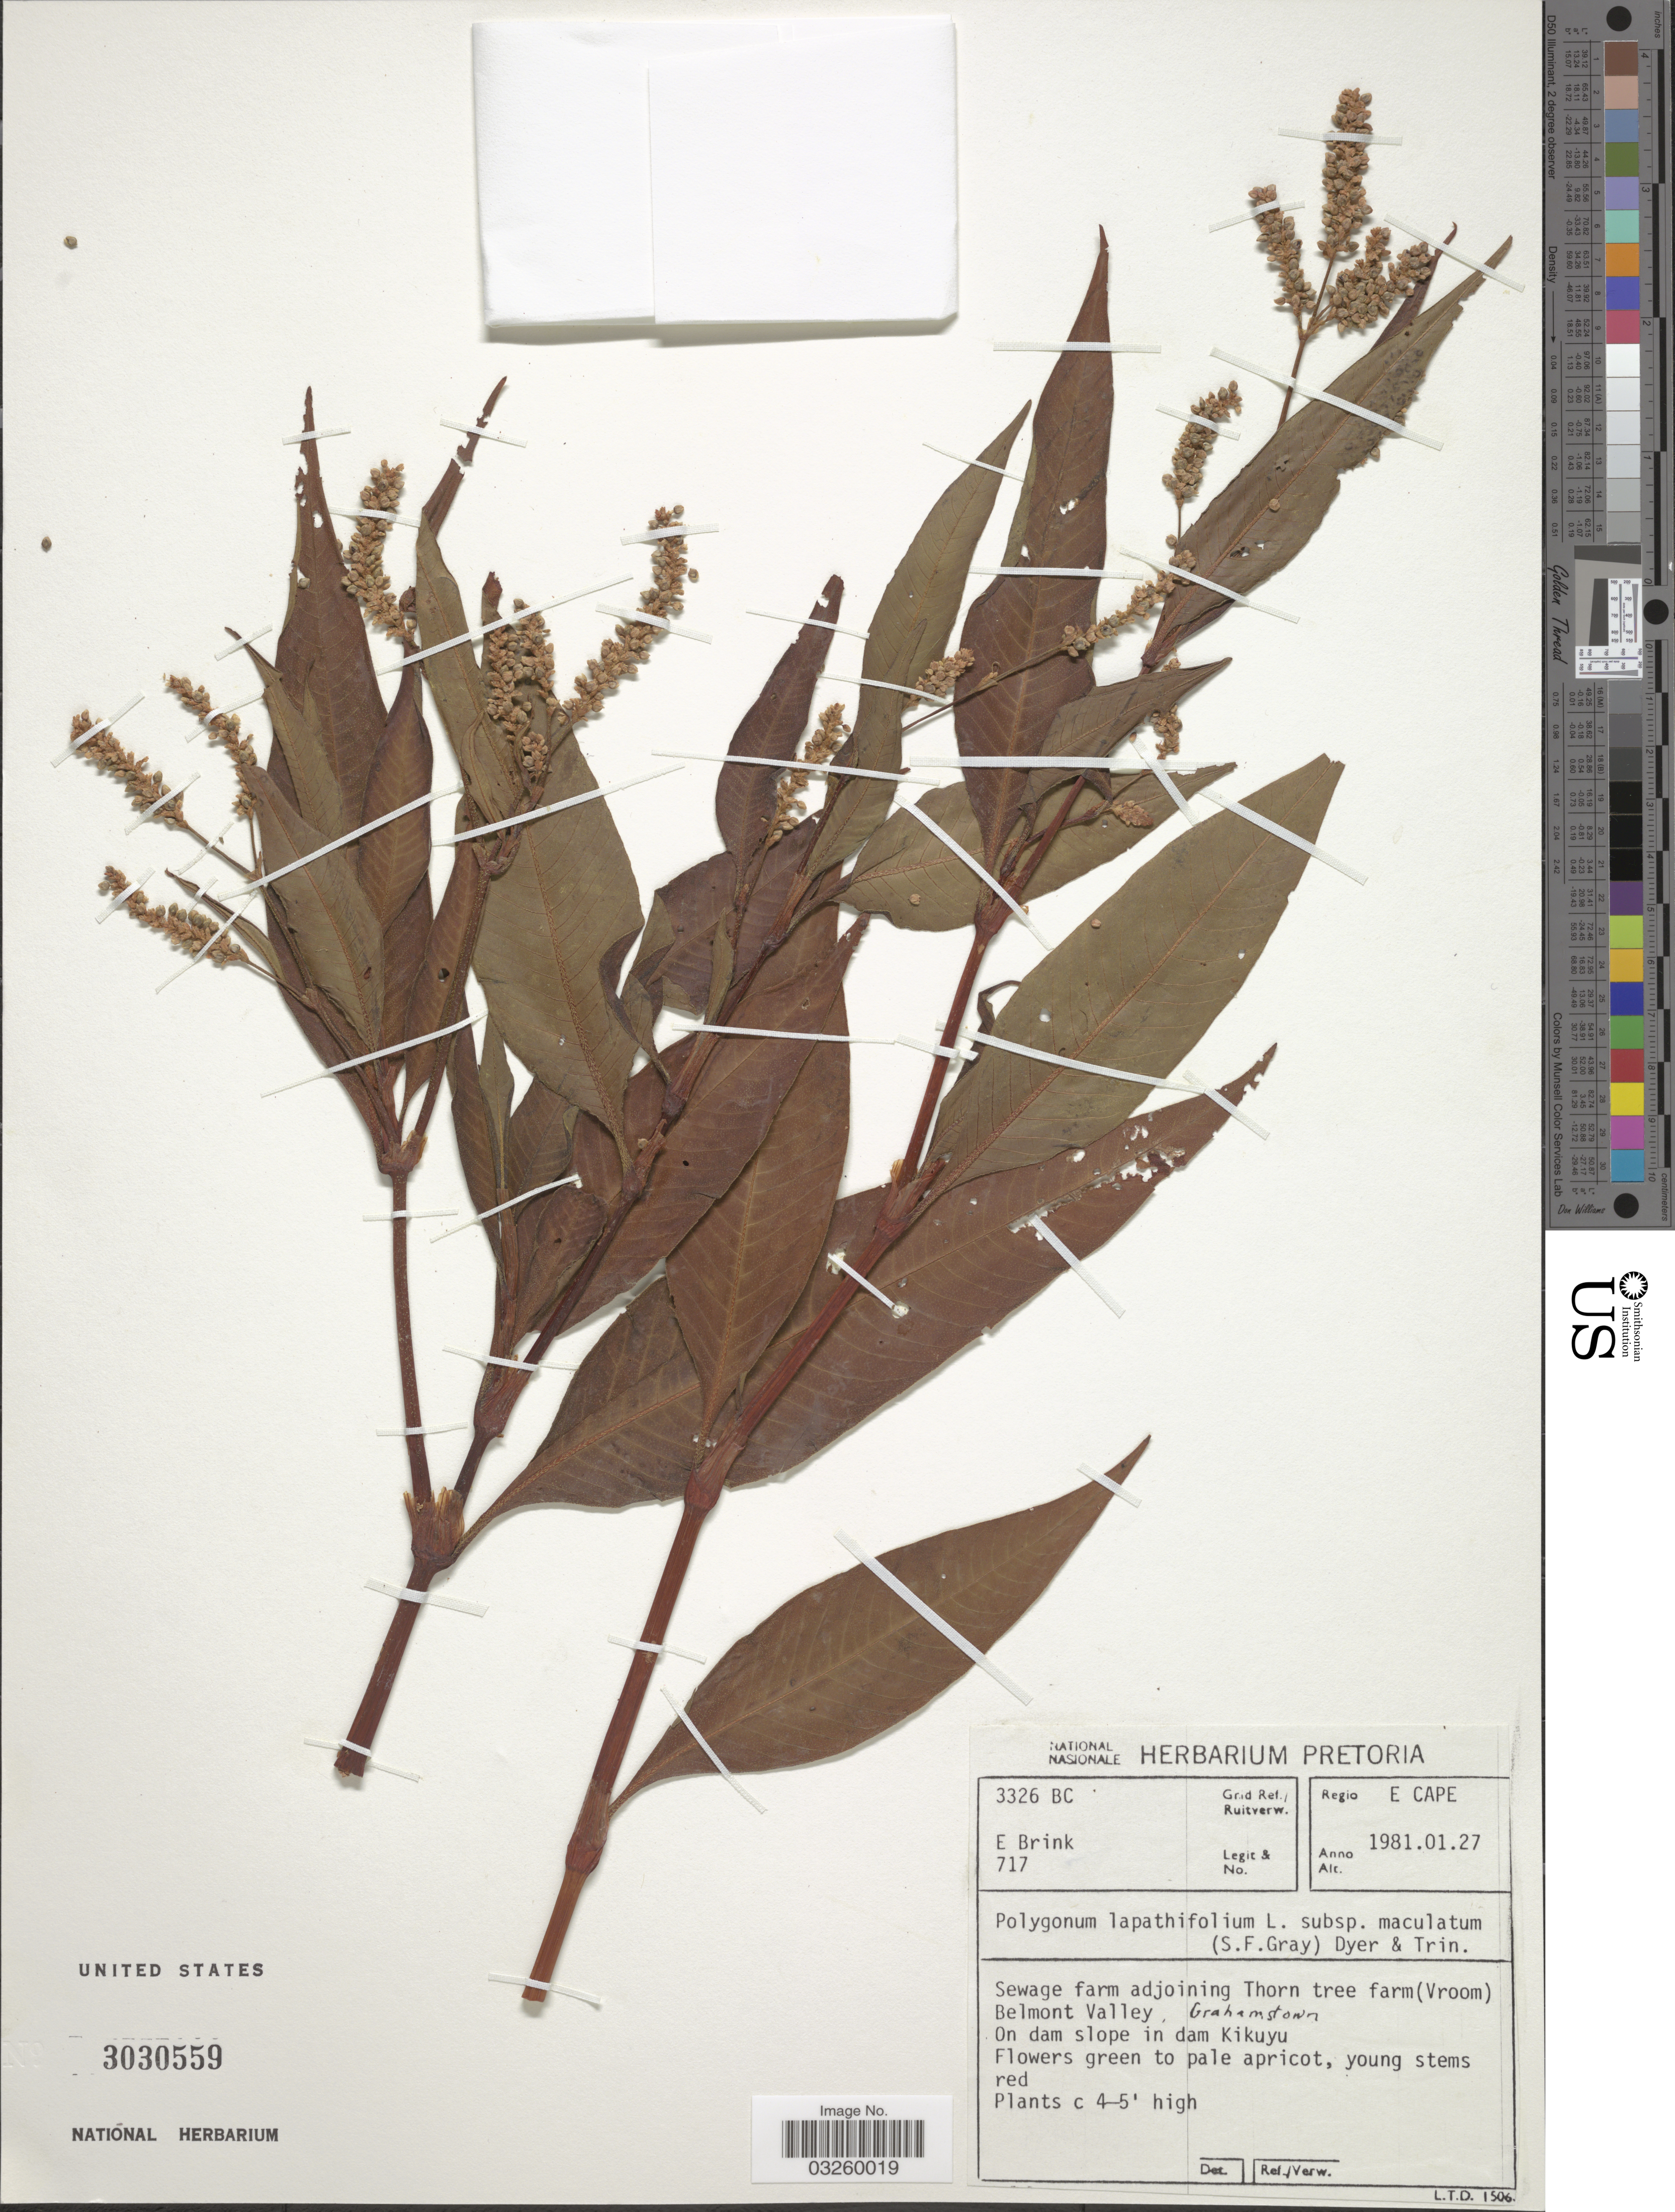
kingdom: Plantae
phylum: Tracheophyta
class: Magnoliopsida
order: Caryophyllales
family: Polygonaceae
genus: Polygonum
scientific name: Polygonum lapathifolium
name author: L.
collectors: E. Brink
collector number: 717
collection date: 1981-01-27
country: South Africa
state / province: Eastern Cape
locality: Grid Ref./ Ruitverw. 3326 BC. Regio E Cape. Sewage farm adjoining Thorn tree farm (Vroom) Belmont Valley. Grahamstown. On dam slope in dam Kikuyu.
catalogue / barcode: US 3030559